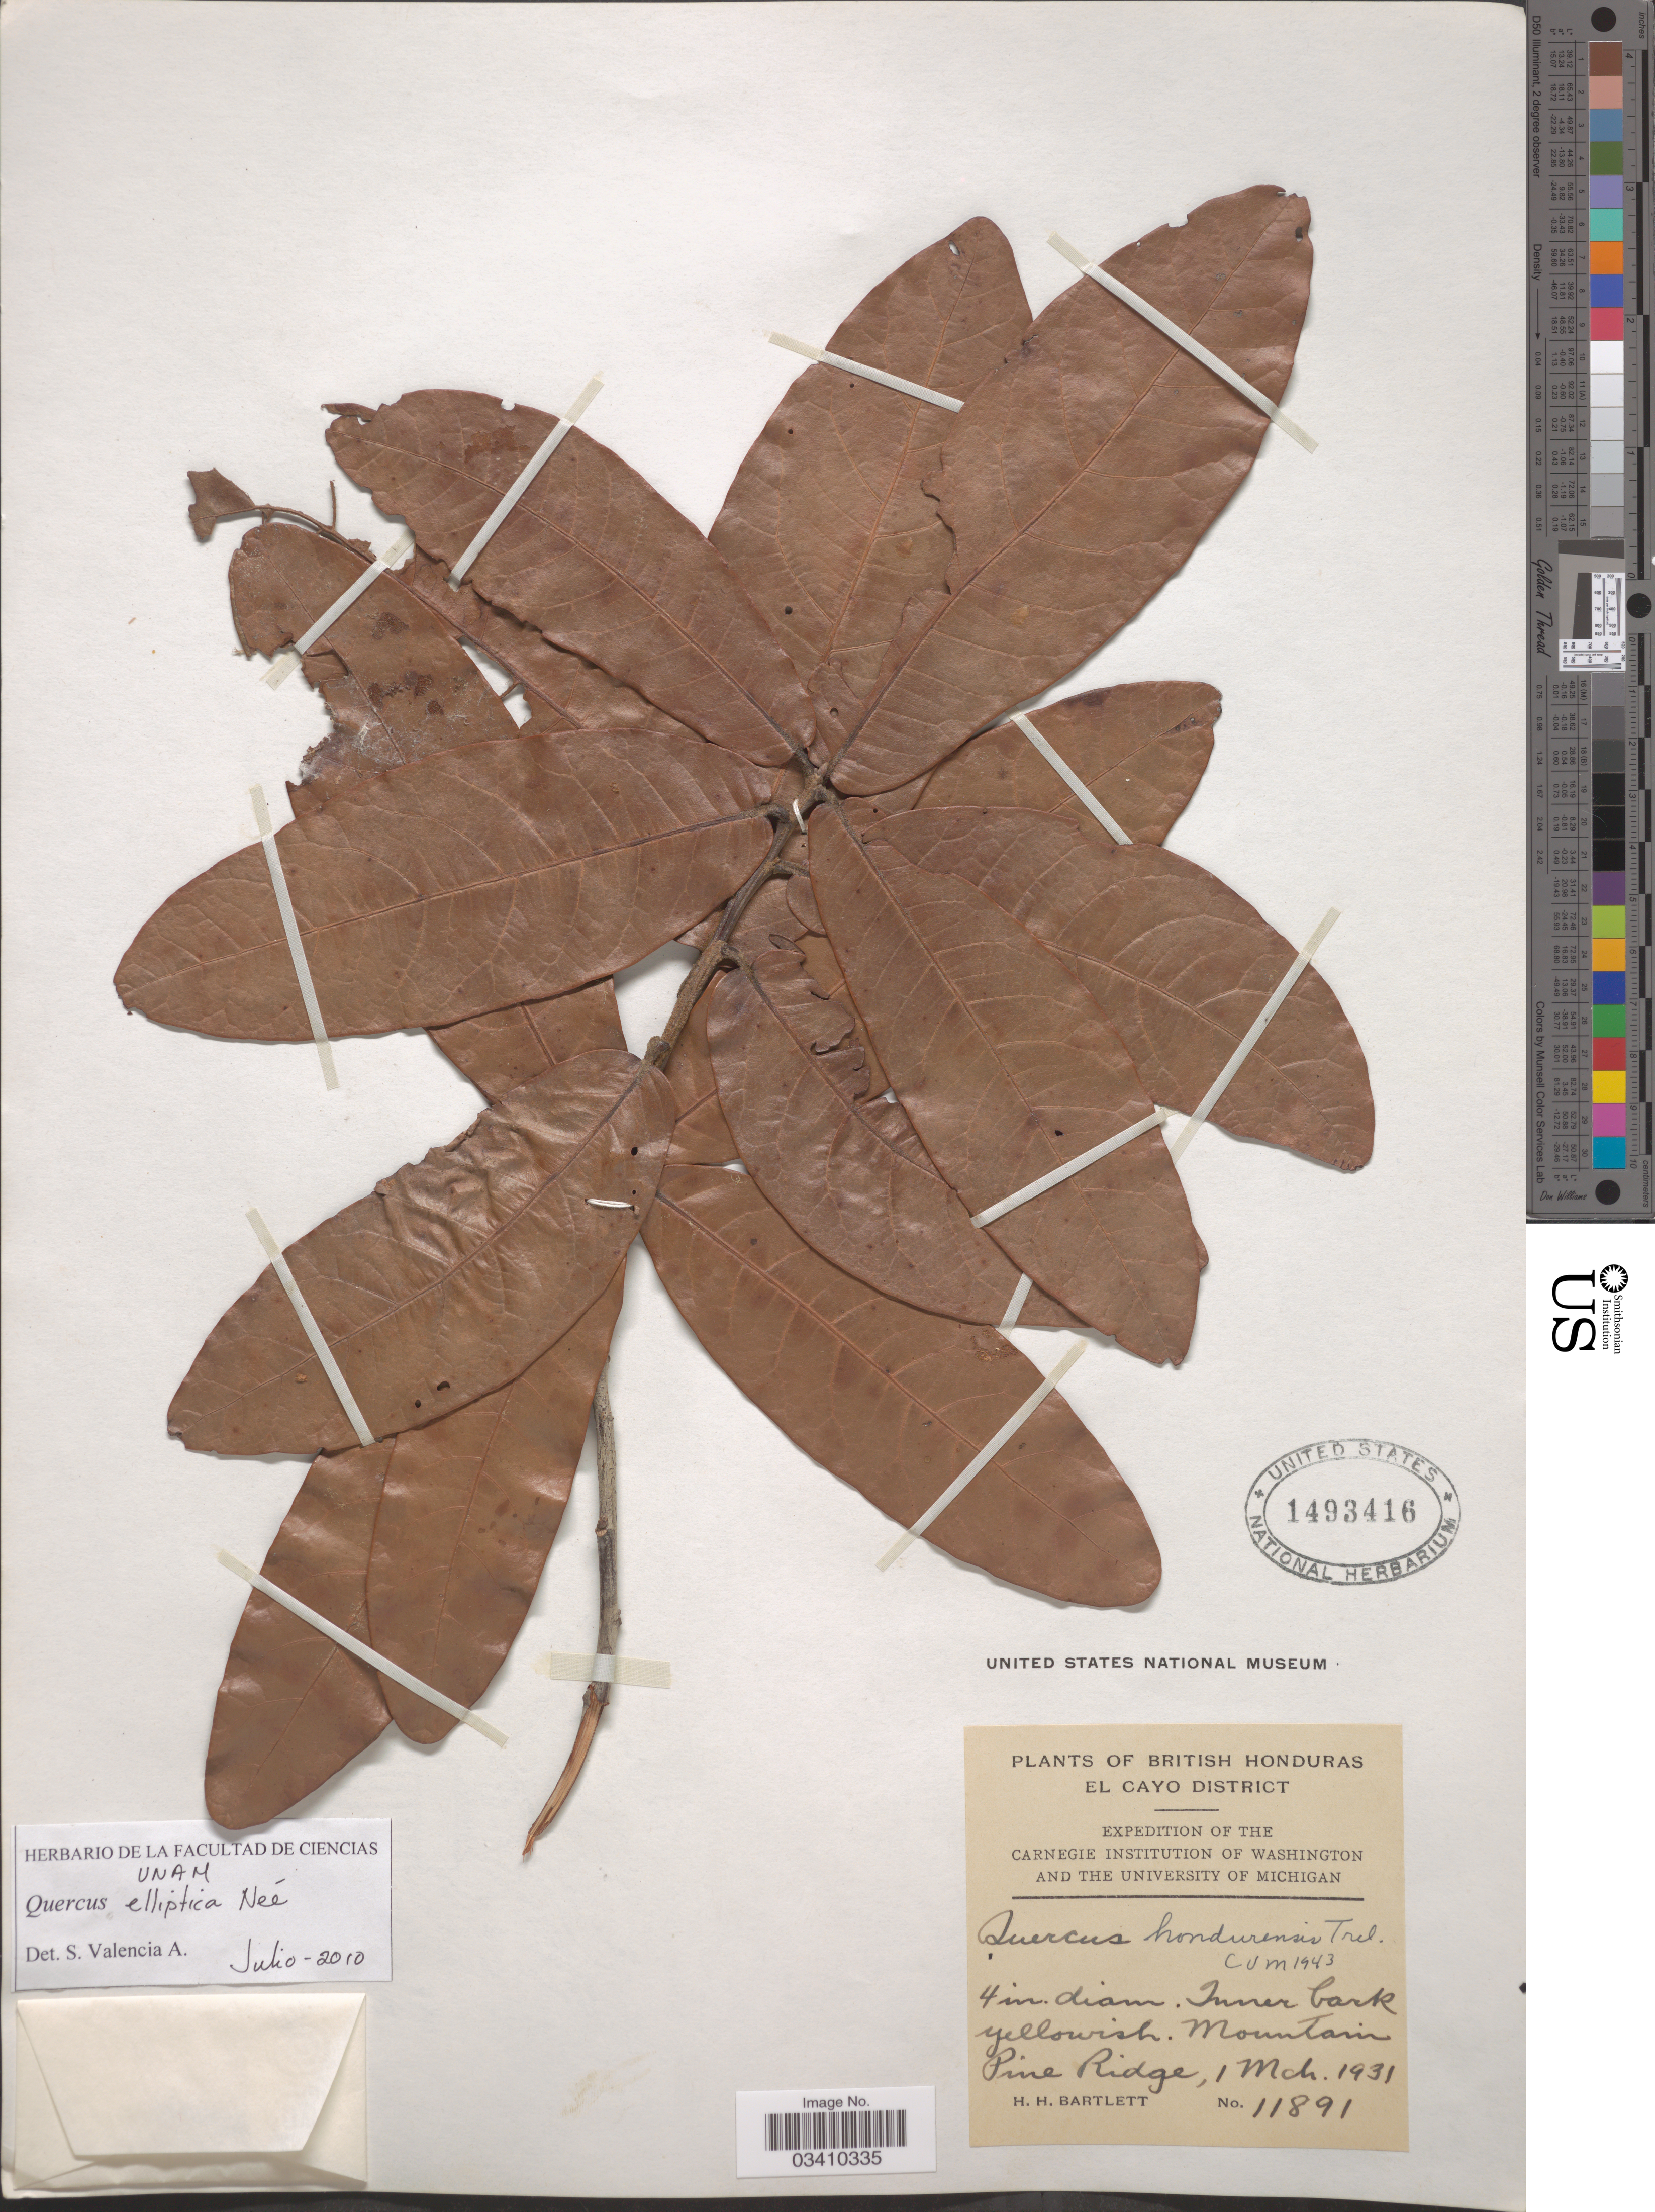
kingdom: Plantae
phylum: Tracheophyta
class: Magnoliopsida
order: Fagales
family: Fagaceae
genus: Quercus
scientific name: Quercus elliptica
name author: Née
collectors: H. H. Bartlett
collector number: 11891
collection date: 1931-03-01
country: Belize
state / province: Cayo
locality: British Honduras. El Cayo District. Mountain Pine Ridge.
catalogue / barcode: US 1493416